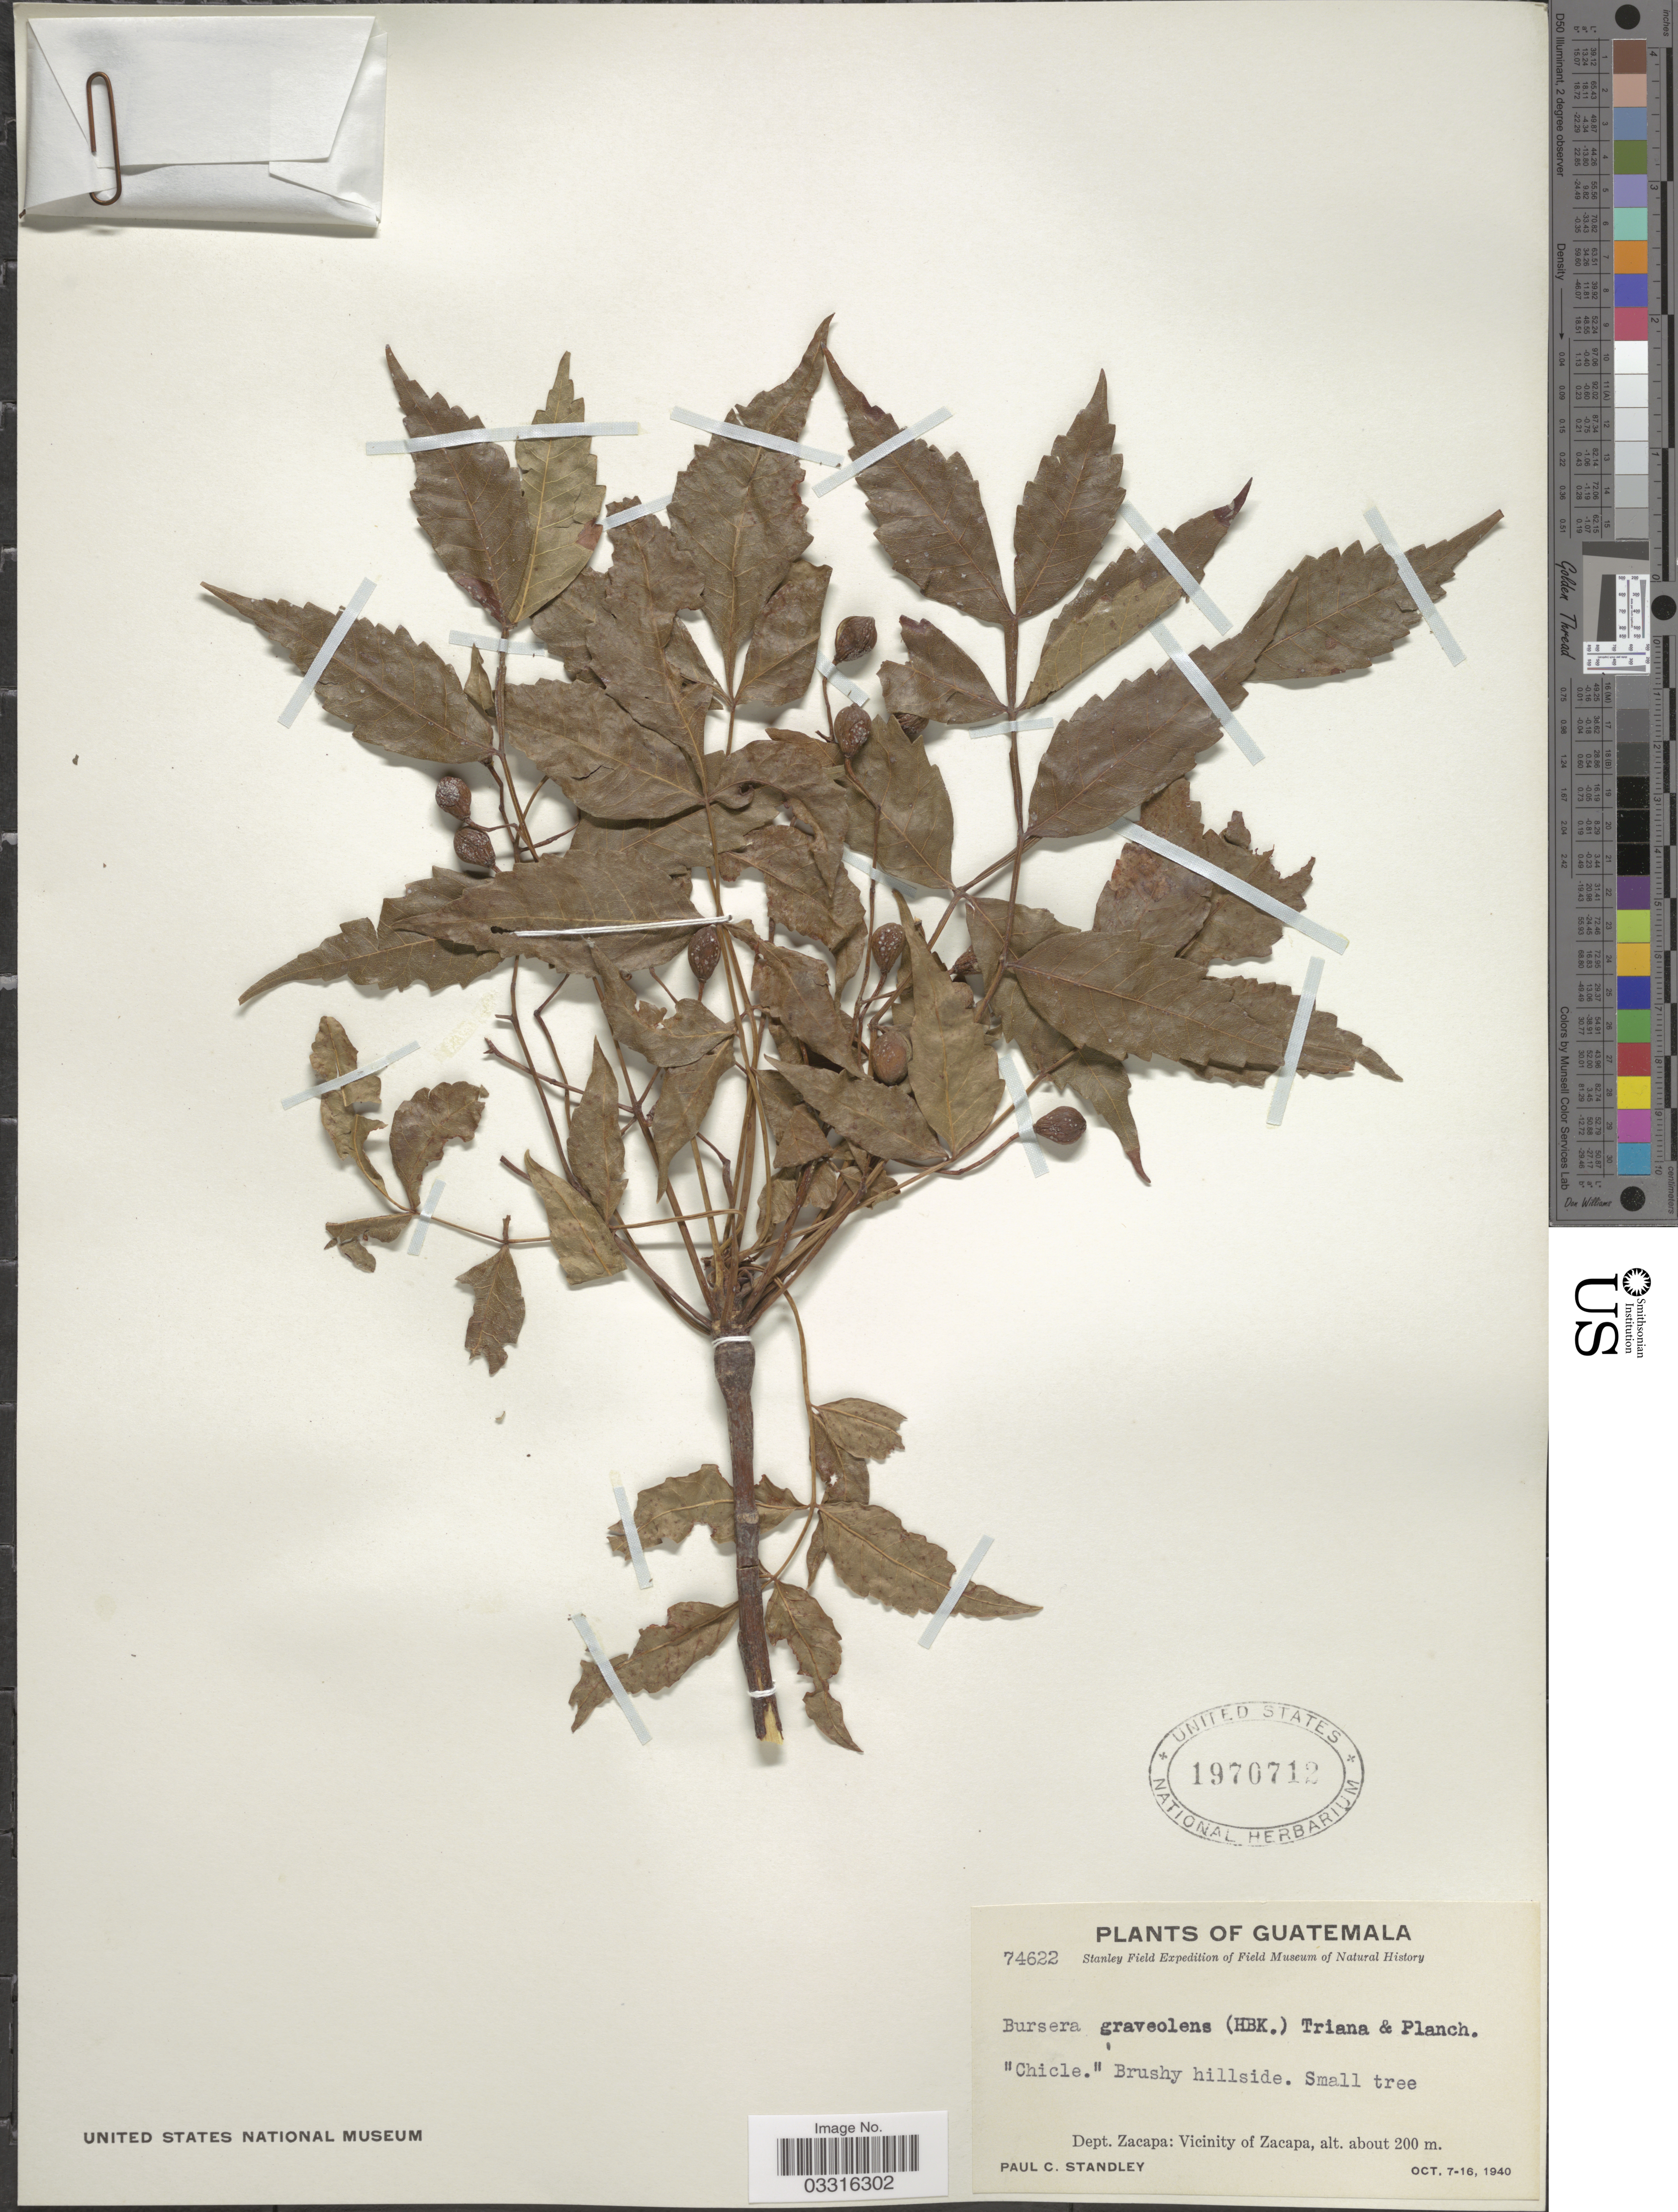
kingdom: Plantae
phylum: Tracheophyta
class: Magnoliopsida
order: Sapindales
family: Burseraceae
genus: Bursera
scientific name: Bursera graveolens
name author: (Kunth) Triana & Planch.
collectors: P. C. Standley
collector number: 74622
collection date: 1940-10-07/1940-10-16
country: Guatemala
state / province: Zacapa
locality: Dept. Zacapa: Vicinity of Zacapa.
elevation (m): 200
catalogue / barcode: US 1970712